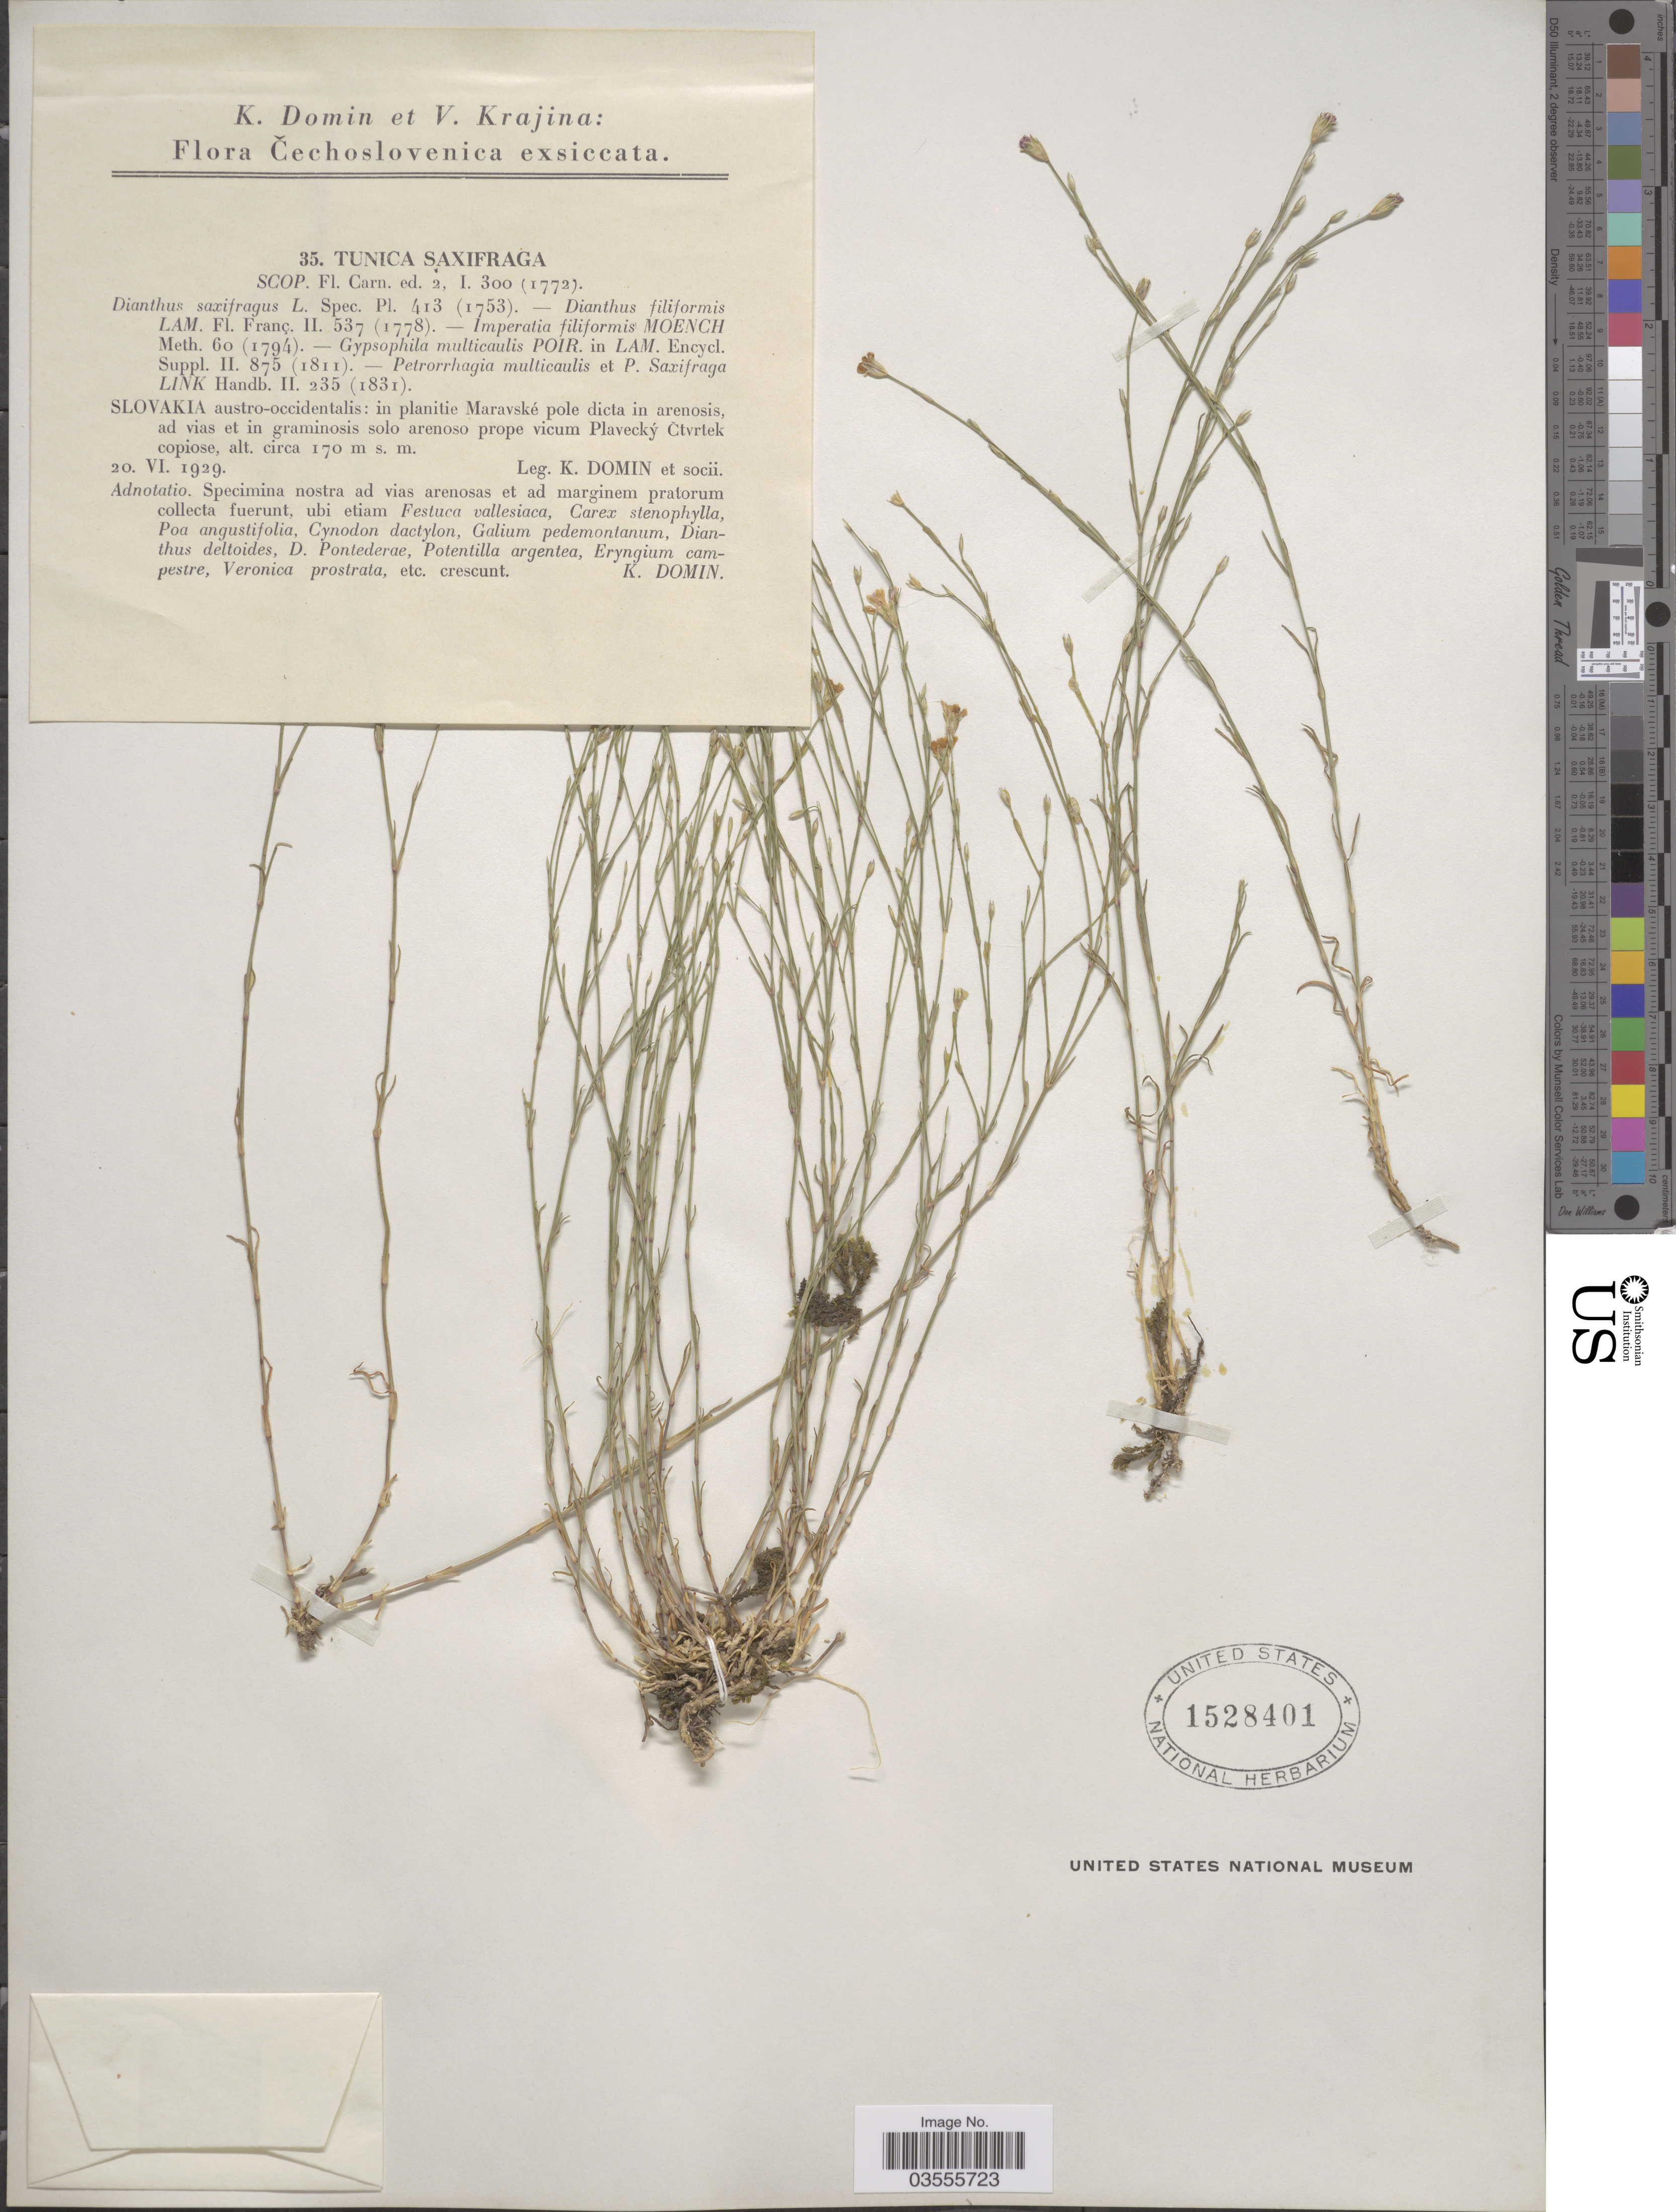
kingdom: Plantae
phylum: Tracheophyta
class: Magnoliopsida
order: Caryophyllales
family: Caryophyllaceae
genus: Petrorhagia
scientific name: Petrorhagia saxifraga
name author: (L.) Link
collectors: K. Domin & Et socii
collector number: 35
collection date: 1929-06-20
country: Slovakia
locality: Čechoslovenica. Slovakia austro-occidentalis: in planitie Maravské pole dicta in arenosis, ad vias et in graminosis solo arenoso prope vicum Plavecký Čtvrtek copiose.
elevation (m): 170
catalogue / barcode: US 1528401